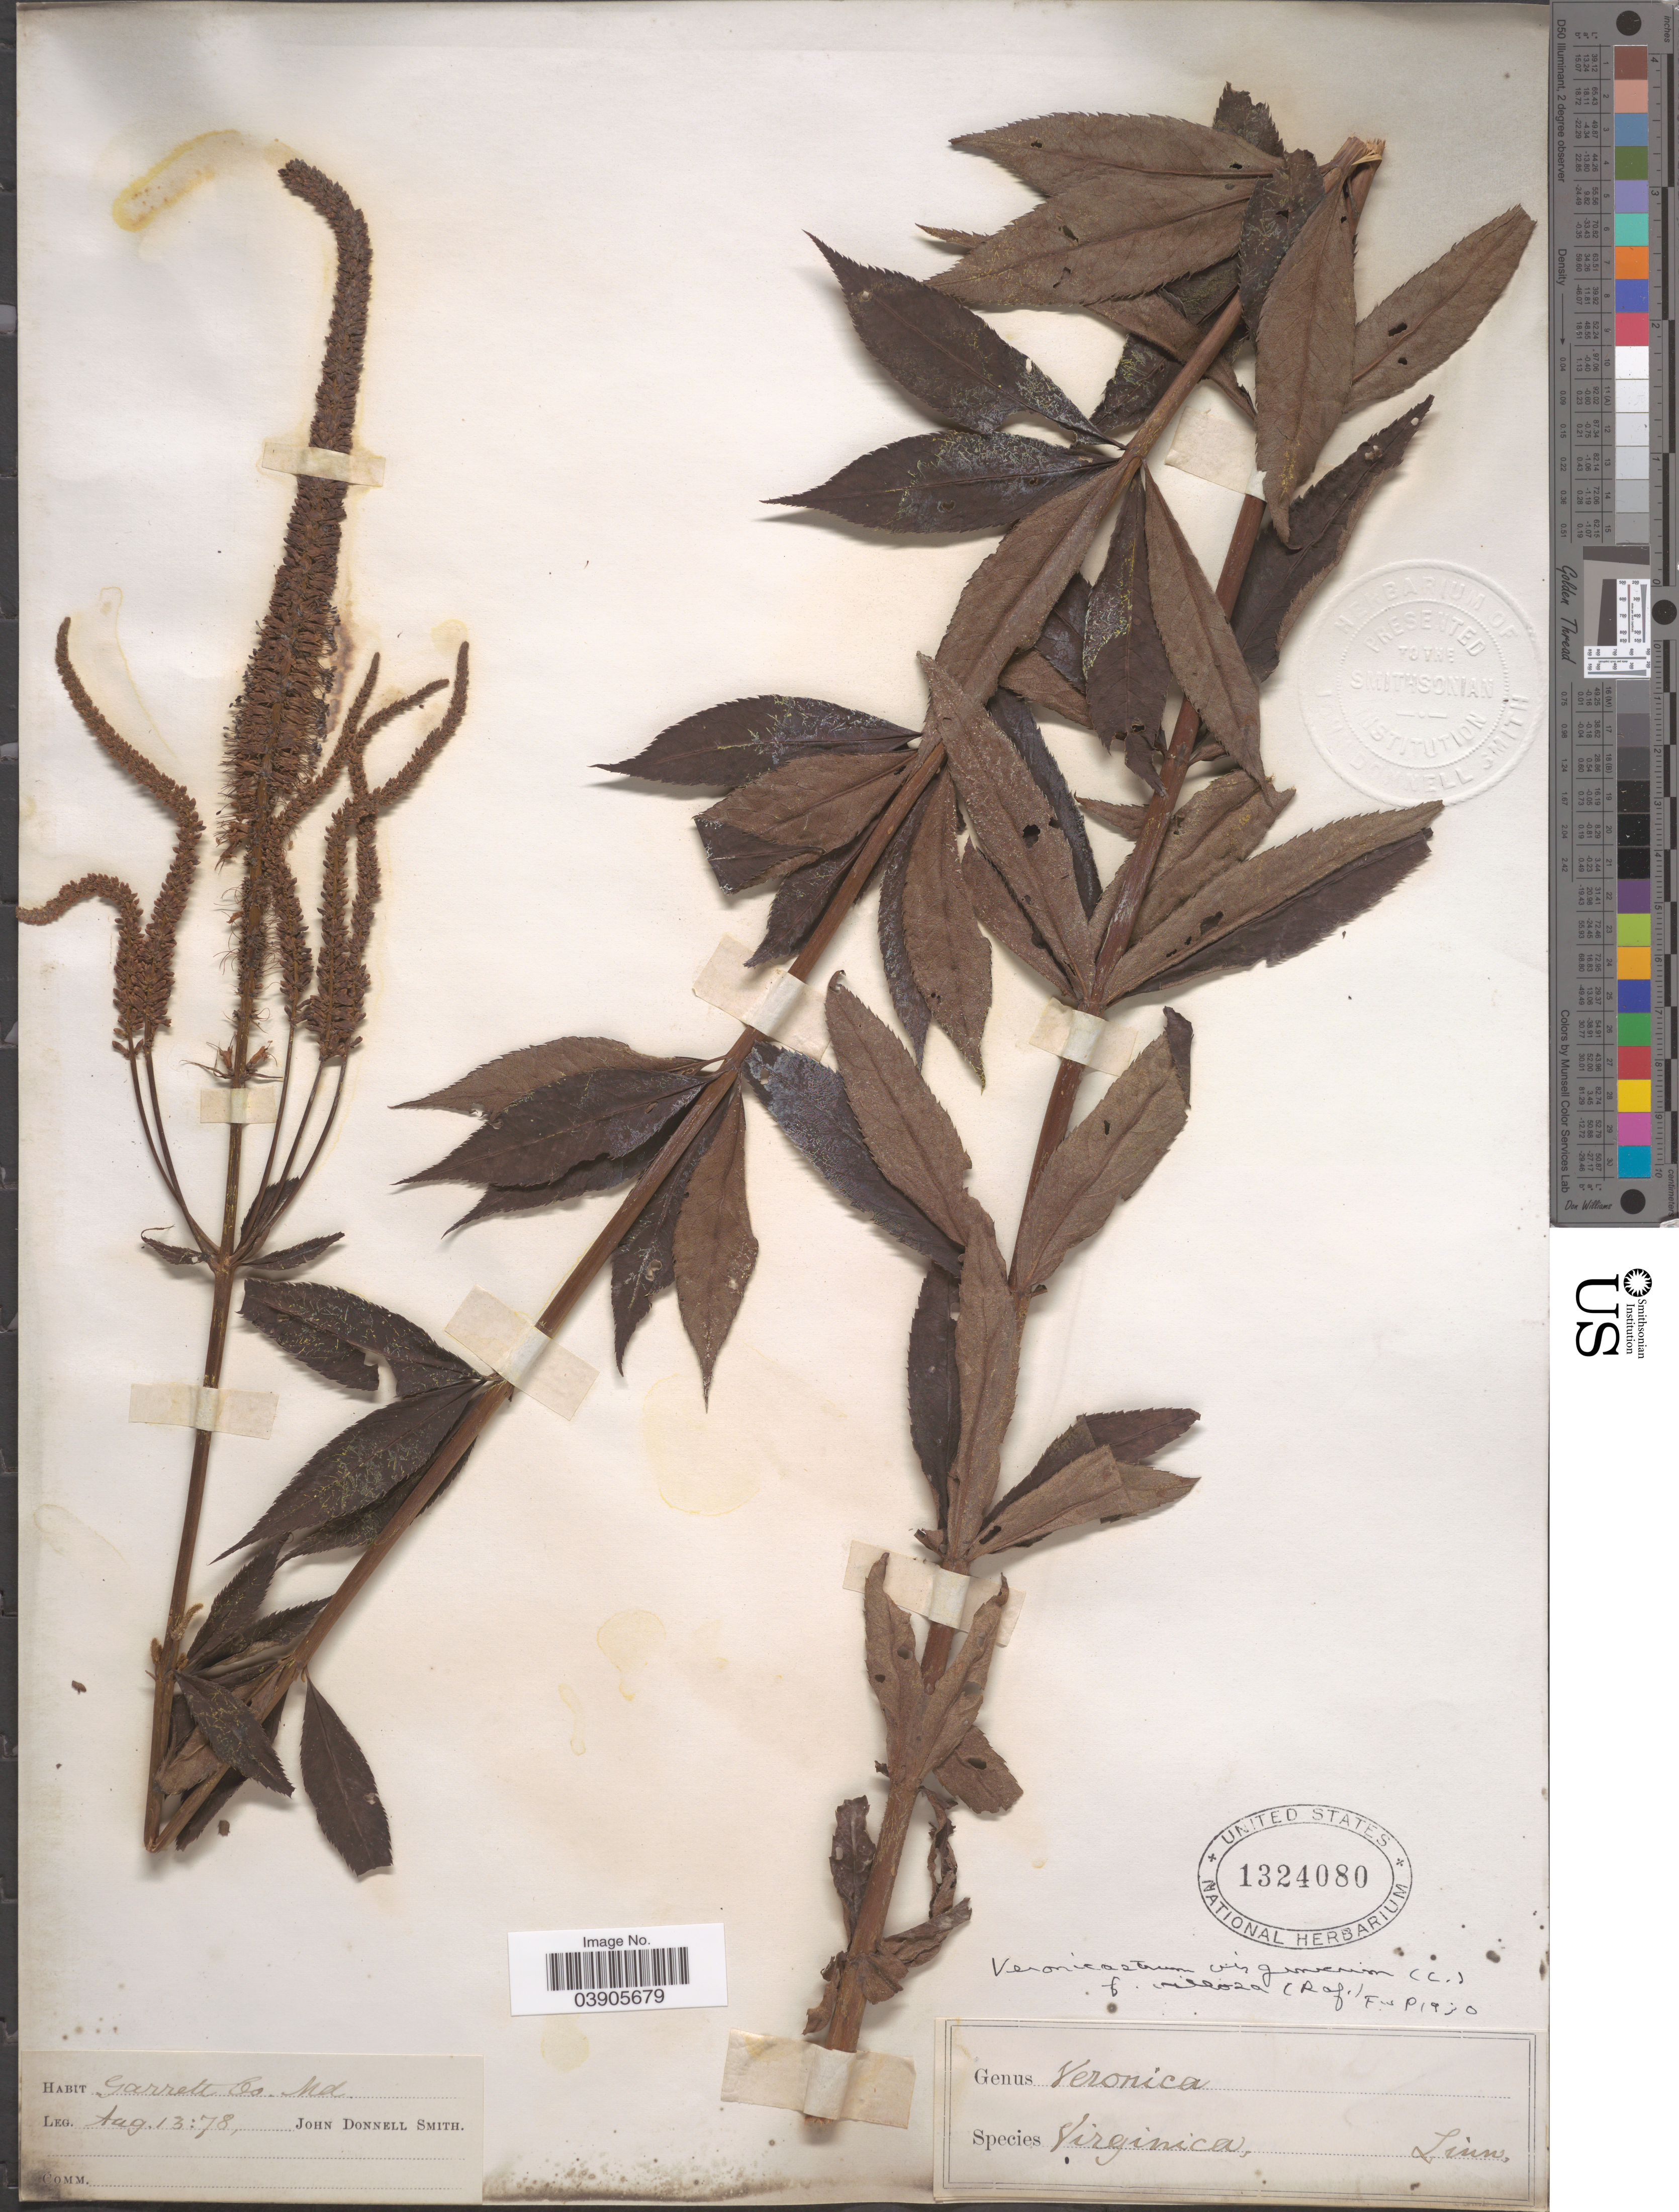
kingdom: Plantae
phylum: Tracheophyta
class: Magnoliopsida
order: Lamiales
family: Plantaginaceae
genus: Veronicastrum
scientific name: Veronicastrum virginicum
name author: (L.) Farw.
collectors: J. Donnell Smith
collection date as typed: Transcribed d/m/y: 13/8/78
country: United States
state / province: Maryland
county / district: Garrett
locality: Garrett Co.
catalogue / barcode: US 1324080